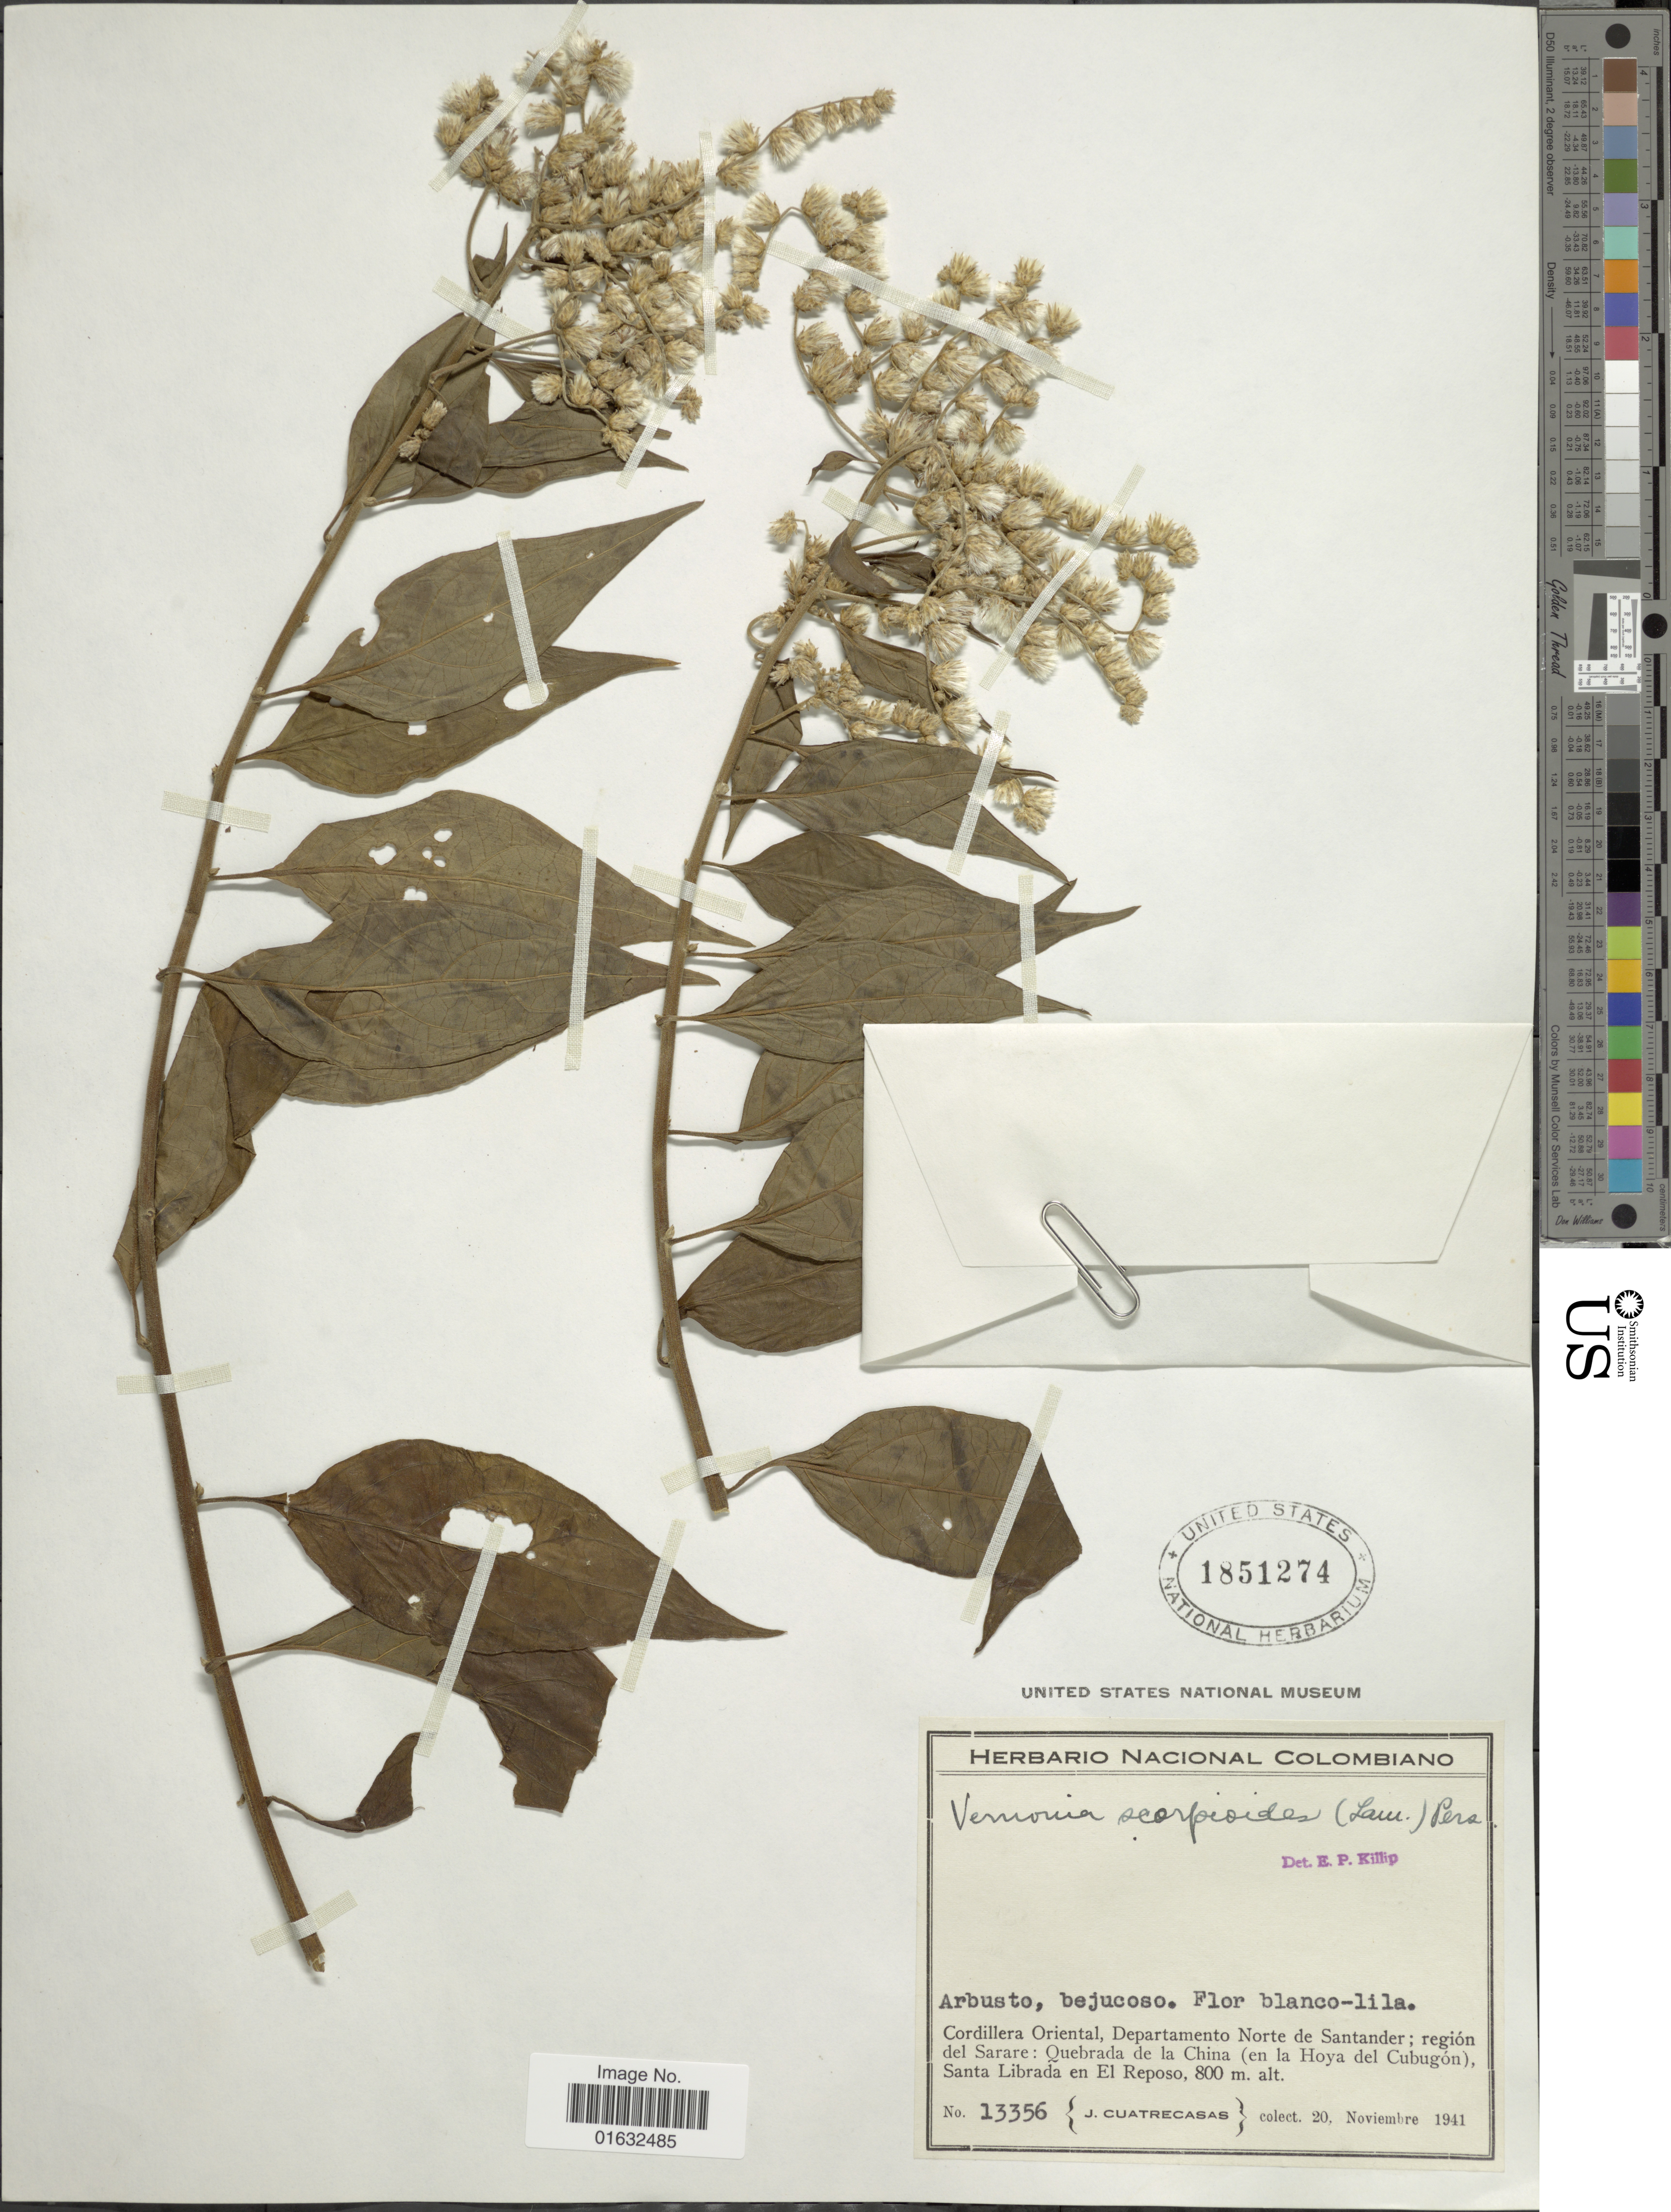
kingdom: Plantae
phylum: Tracheophyta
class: Magnoliopsida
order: Asterales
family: Asteraceae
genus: Cyrtocymura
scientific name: Cyrtocymura scorpioides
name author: (Lam.) H. Rob.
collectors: J. Cuatrecasas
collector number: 13356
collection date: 1941-11-20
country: Colombia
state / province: Norte de Santander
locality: Cordillera Oriental, región del Sarare: Quebrada de la China (en la Hoya del Cubugón), Santa Librada en El Reposo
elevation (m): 800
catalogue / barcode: US 1851274